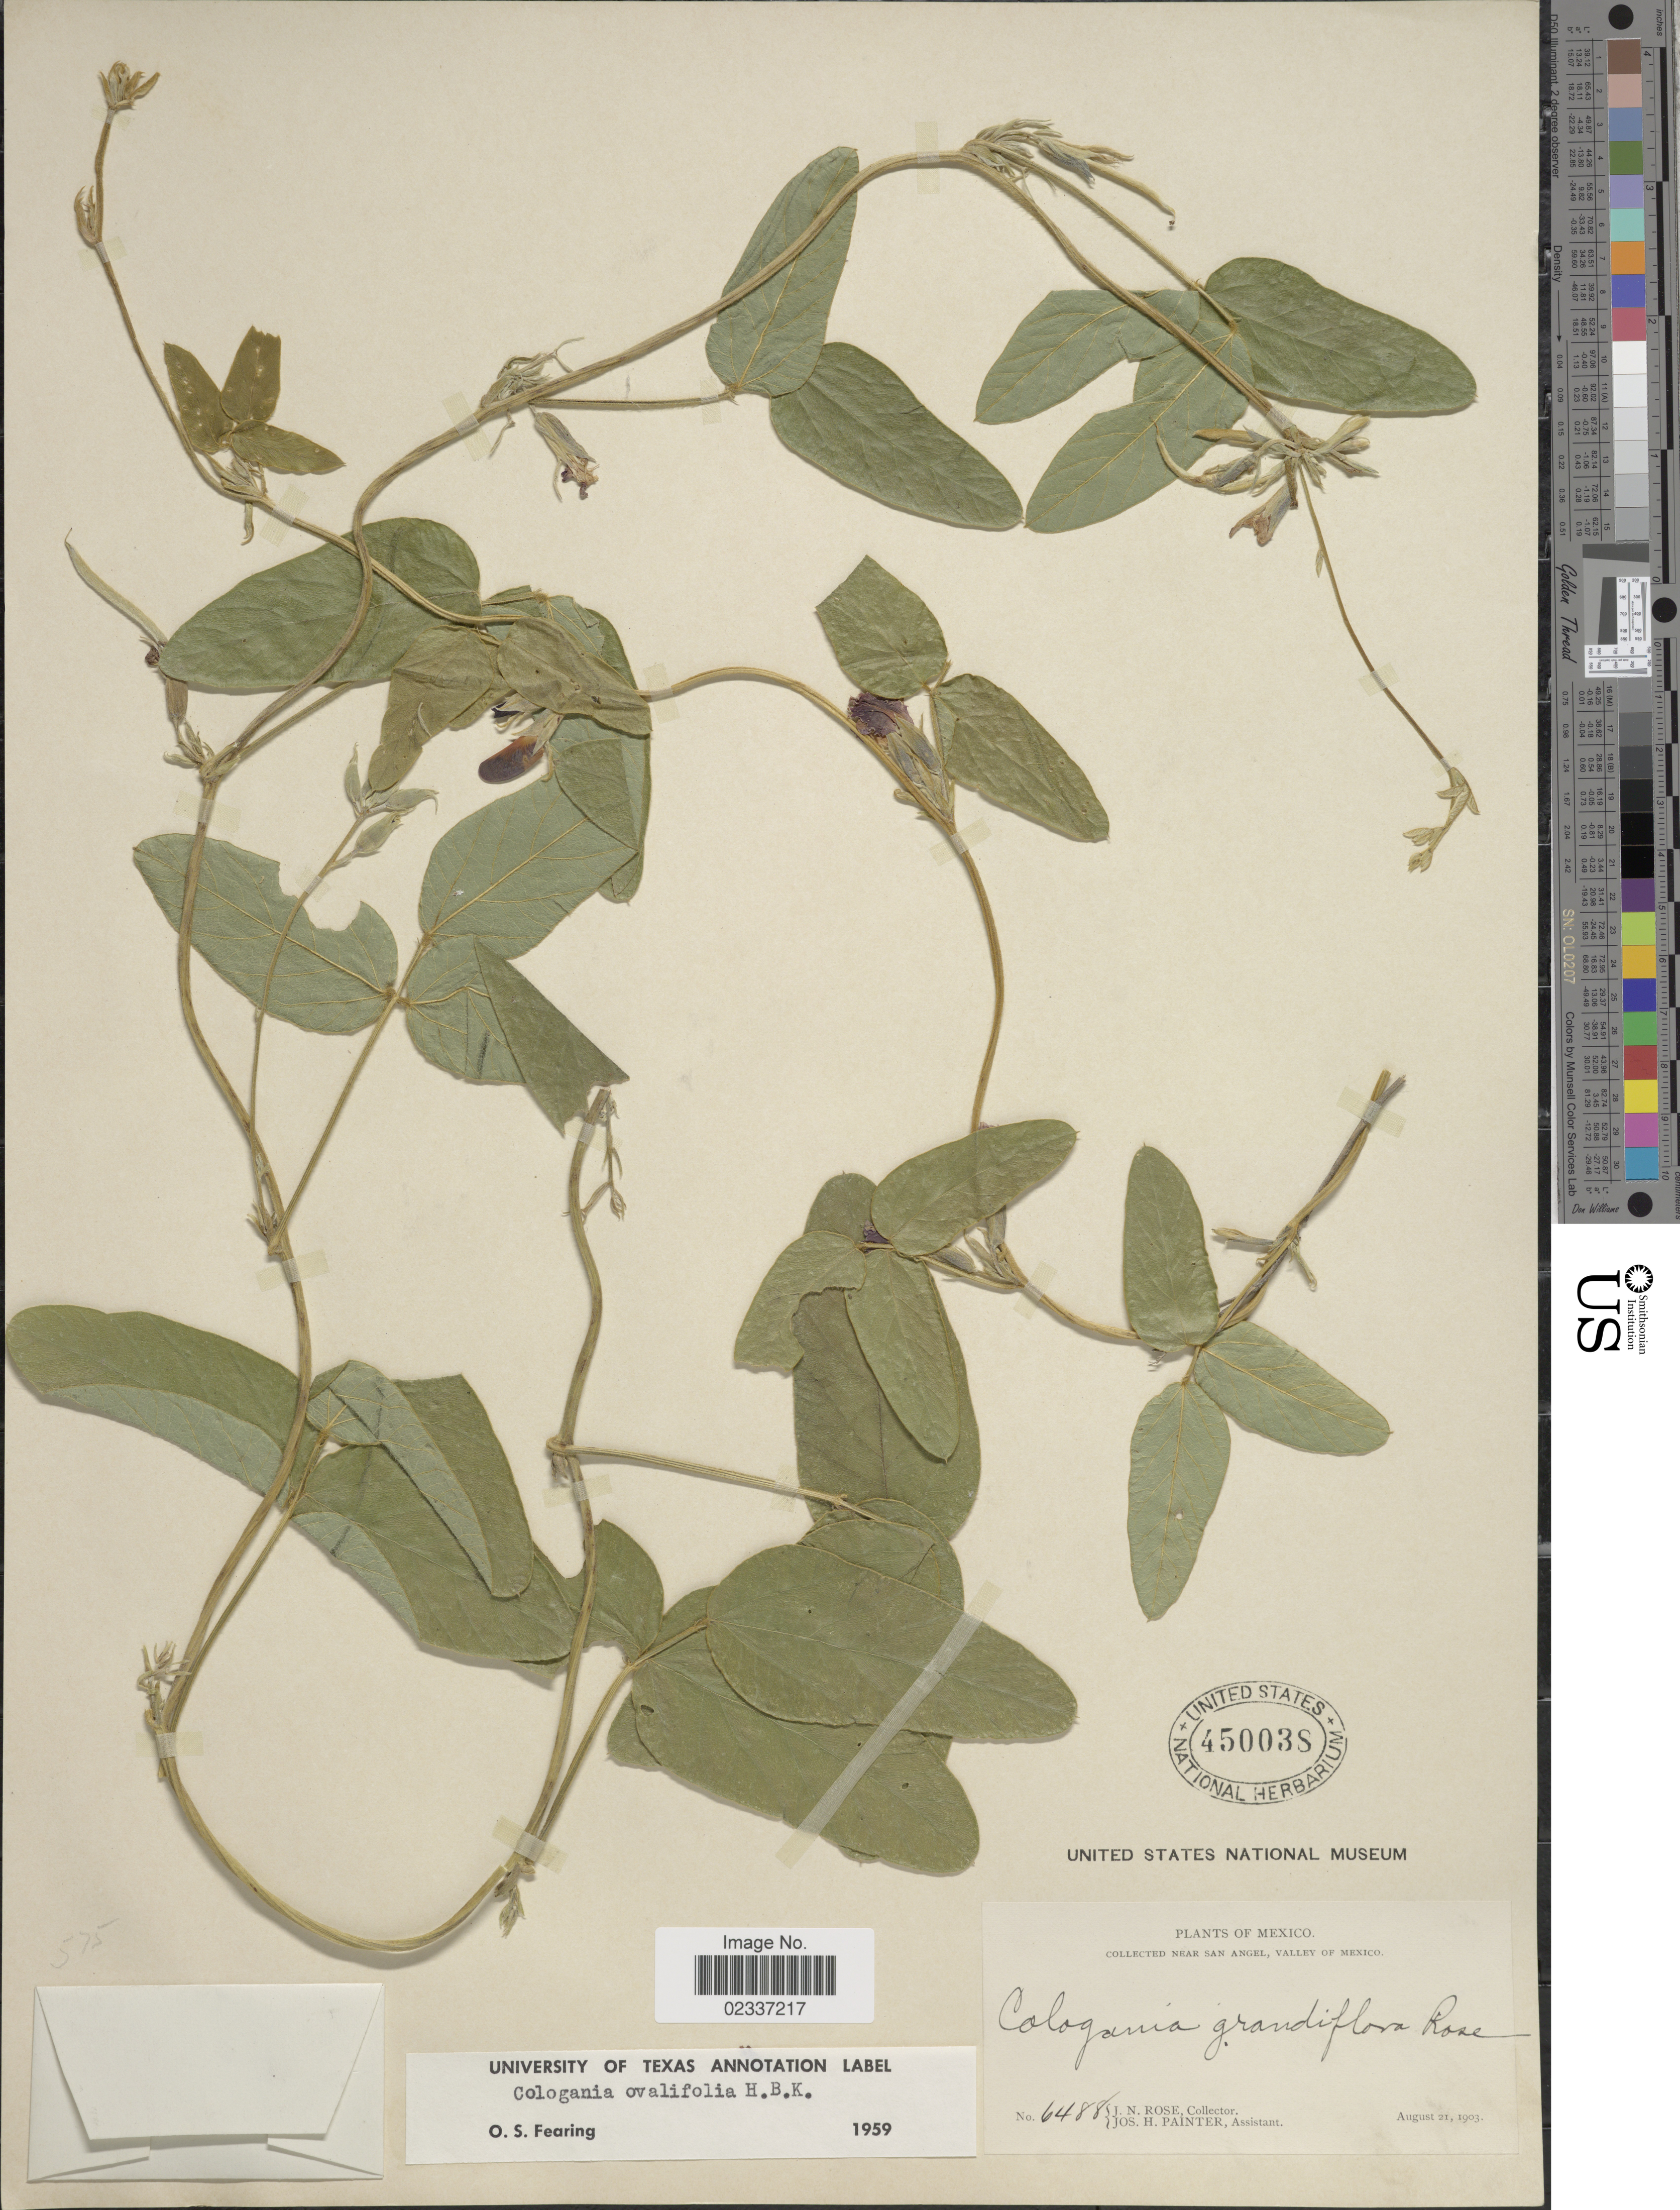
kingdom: Plantae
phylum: Tracheophyta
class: Magnoliopsida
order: Fabales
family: Fabaceae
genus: Cologania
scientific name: Cologania broussonetii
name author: (Balb.) DC.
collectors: J. N. Rose & J. H. Painter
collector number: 6488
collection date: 1903-08-21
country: Mexico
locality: Near San Angel, Valley of Mexico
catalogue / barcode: US 450038